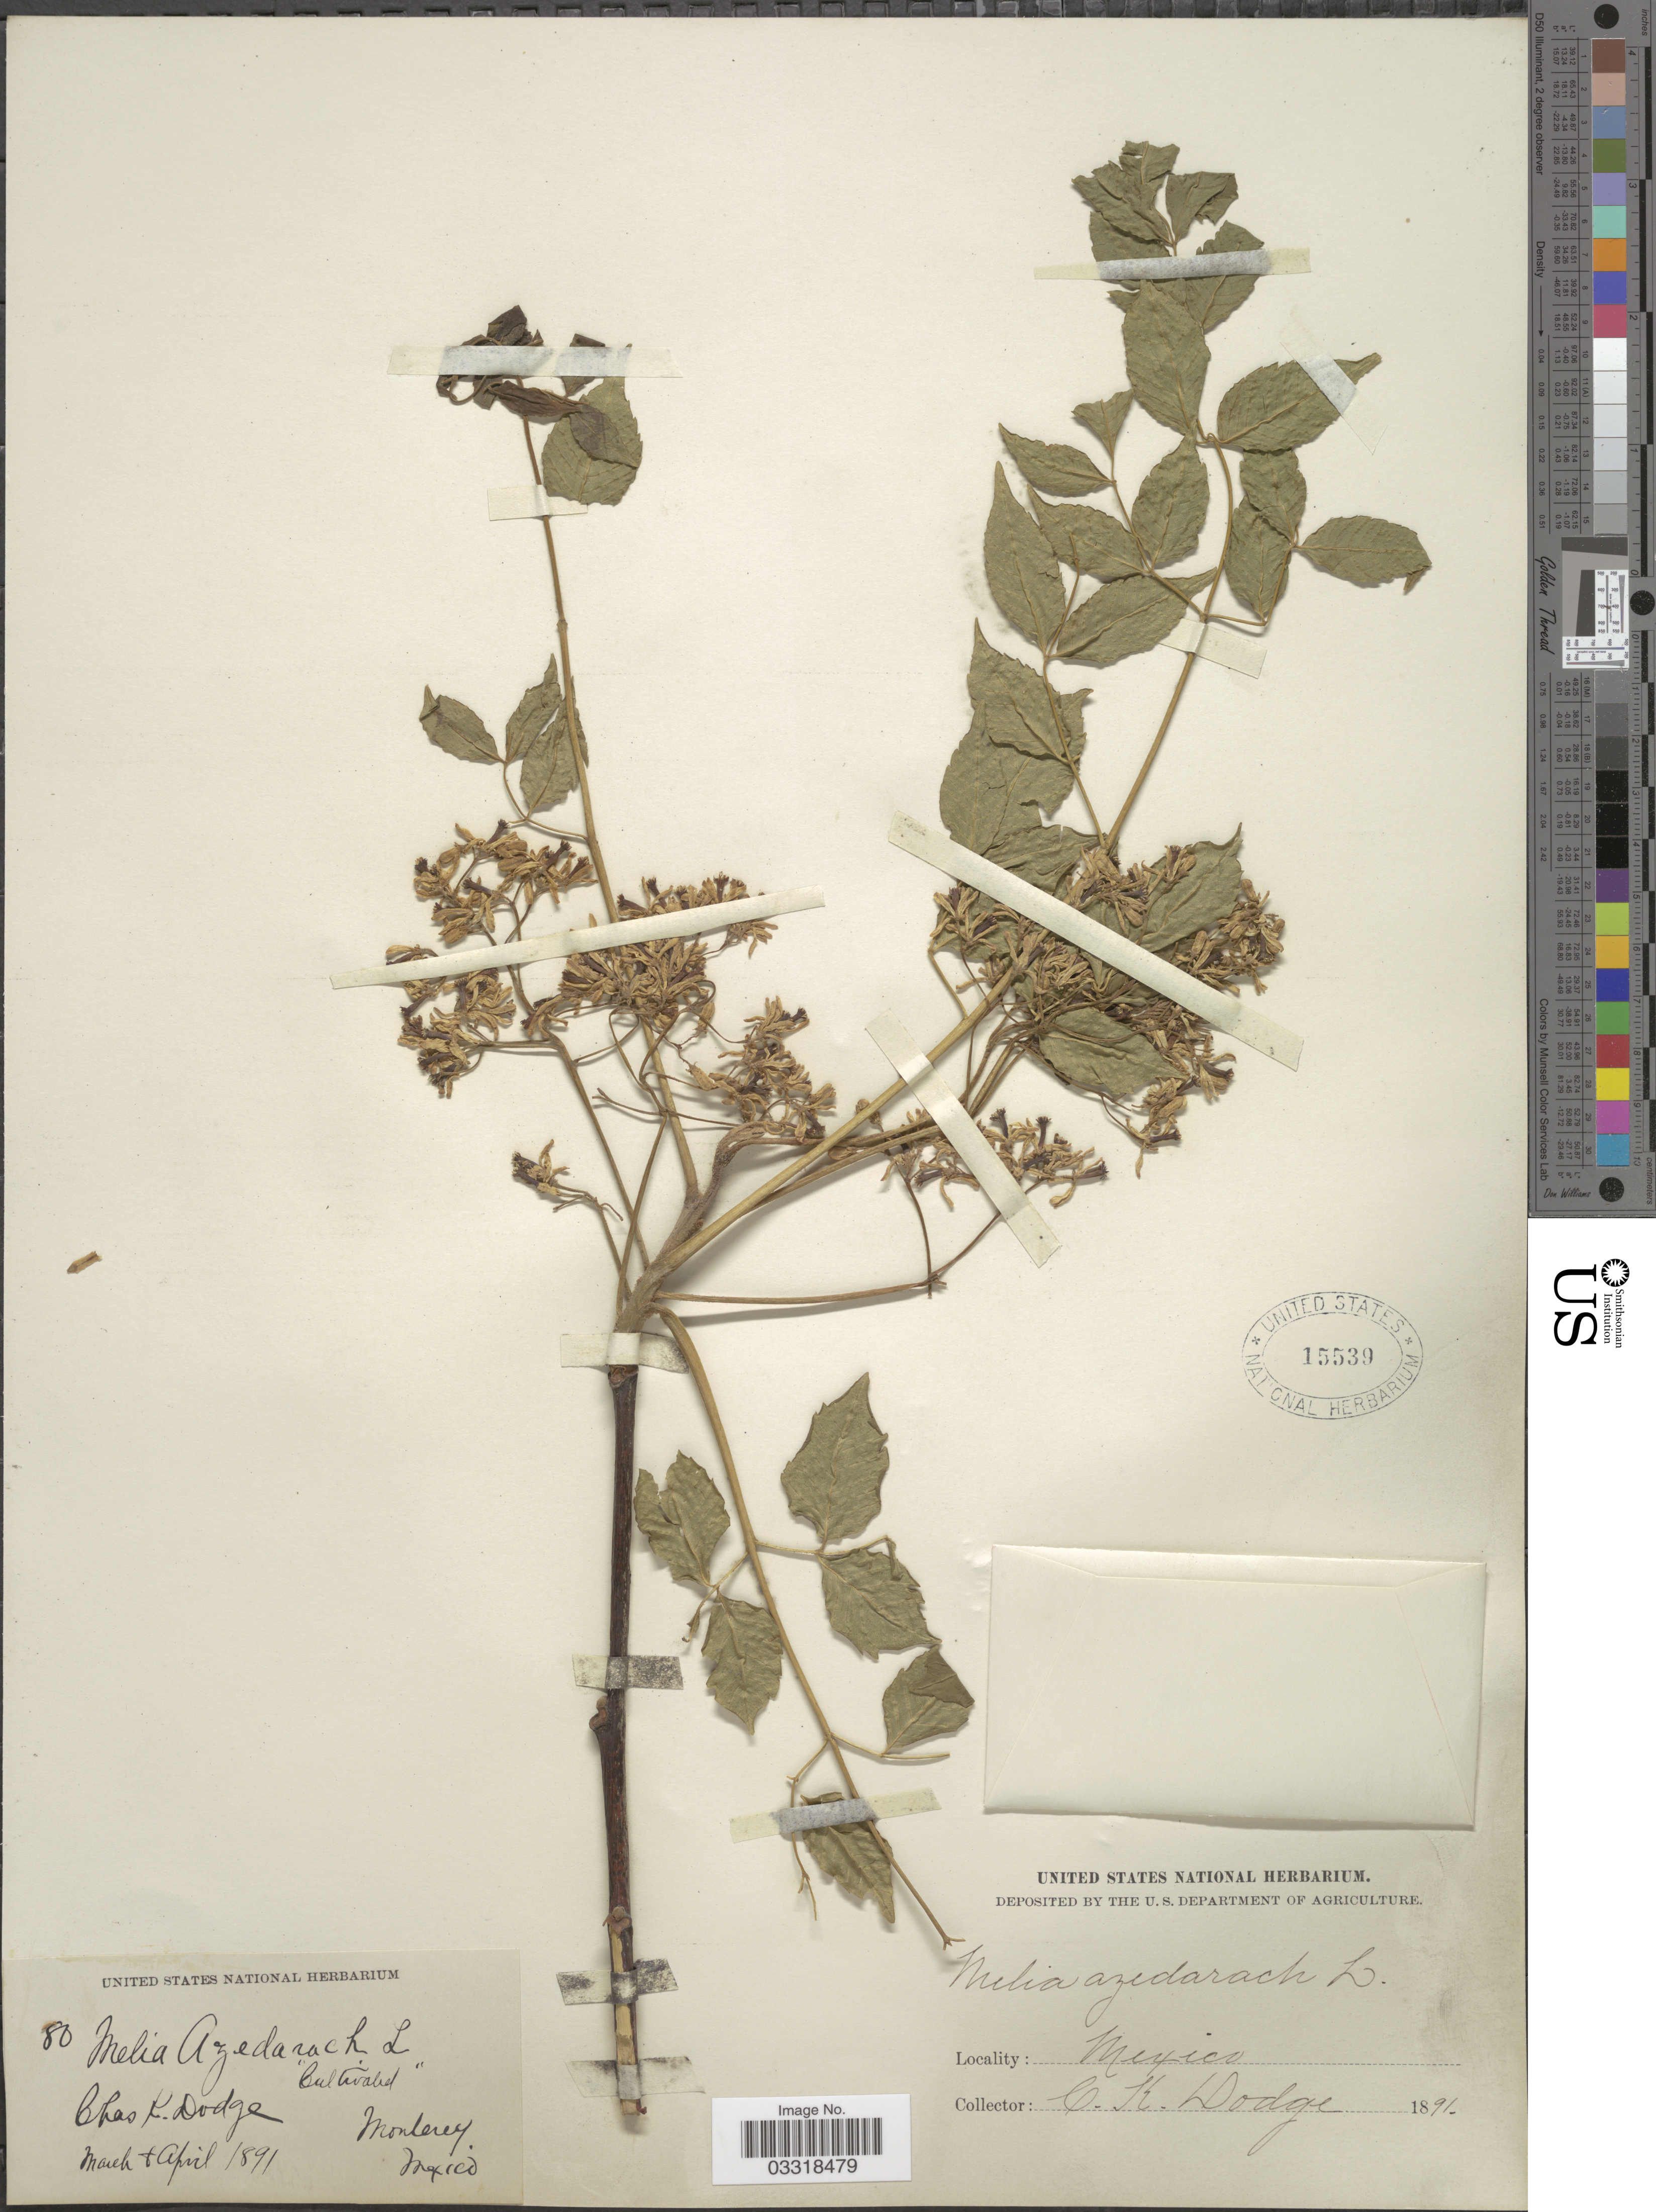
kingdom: Plantae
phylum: Tracheophyta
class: Magnoliopsida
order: Sapindales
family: Meliaceae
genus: Melia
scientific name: Melia azedarach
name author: L.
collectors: C. K. Dodge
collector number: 80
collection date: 1891-03/1891-04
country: Mexico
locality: Monterey.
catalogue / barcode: US 15539